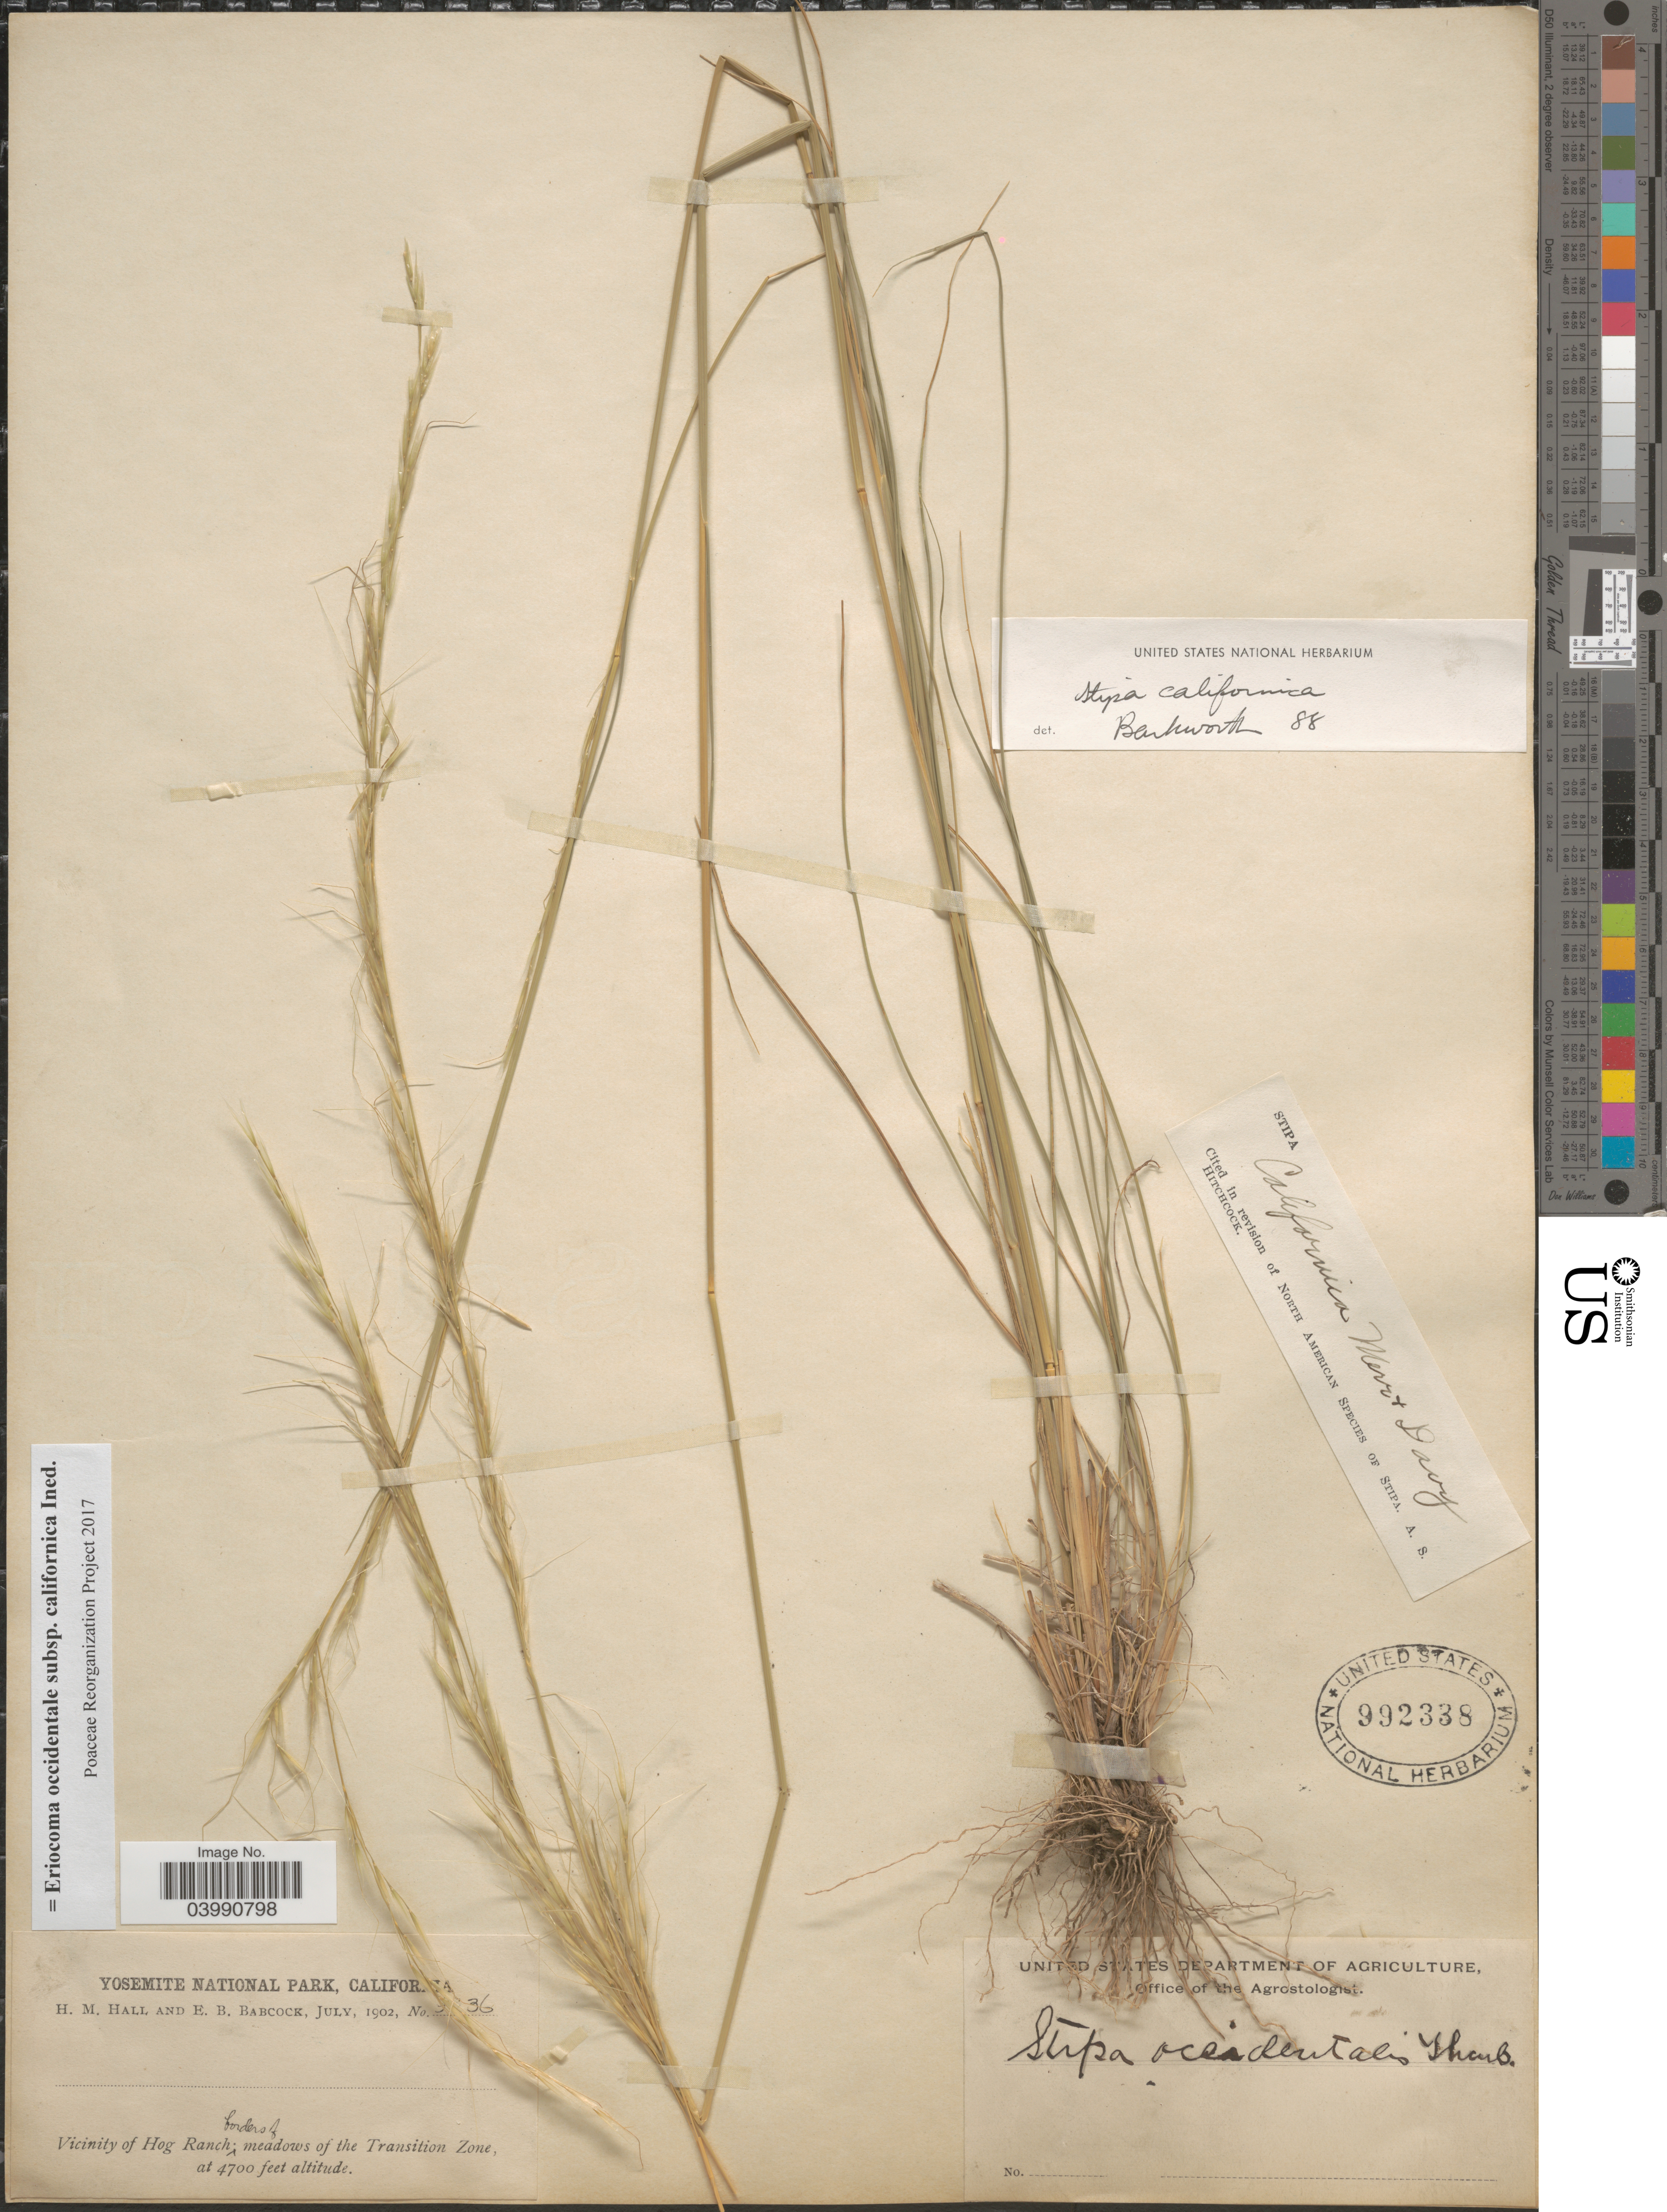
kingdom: Plantae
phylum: Tracheophyta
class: Liliopsida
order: Poales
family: Poaceae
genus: Eriocoma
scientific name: Eriocoma occidentalis subsp. californica ined.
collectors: H. M. Hall & E. B. Babcock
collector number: !36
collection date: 1902-07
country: United States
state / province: California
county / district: Mariposa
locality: Yosemite National Park. Vicinity of Hog Ranch, borders of meadows of the Transition Zone.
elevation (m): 1433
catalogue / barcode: US 992338